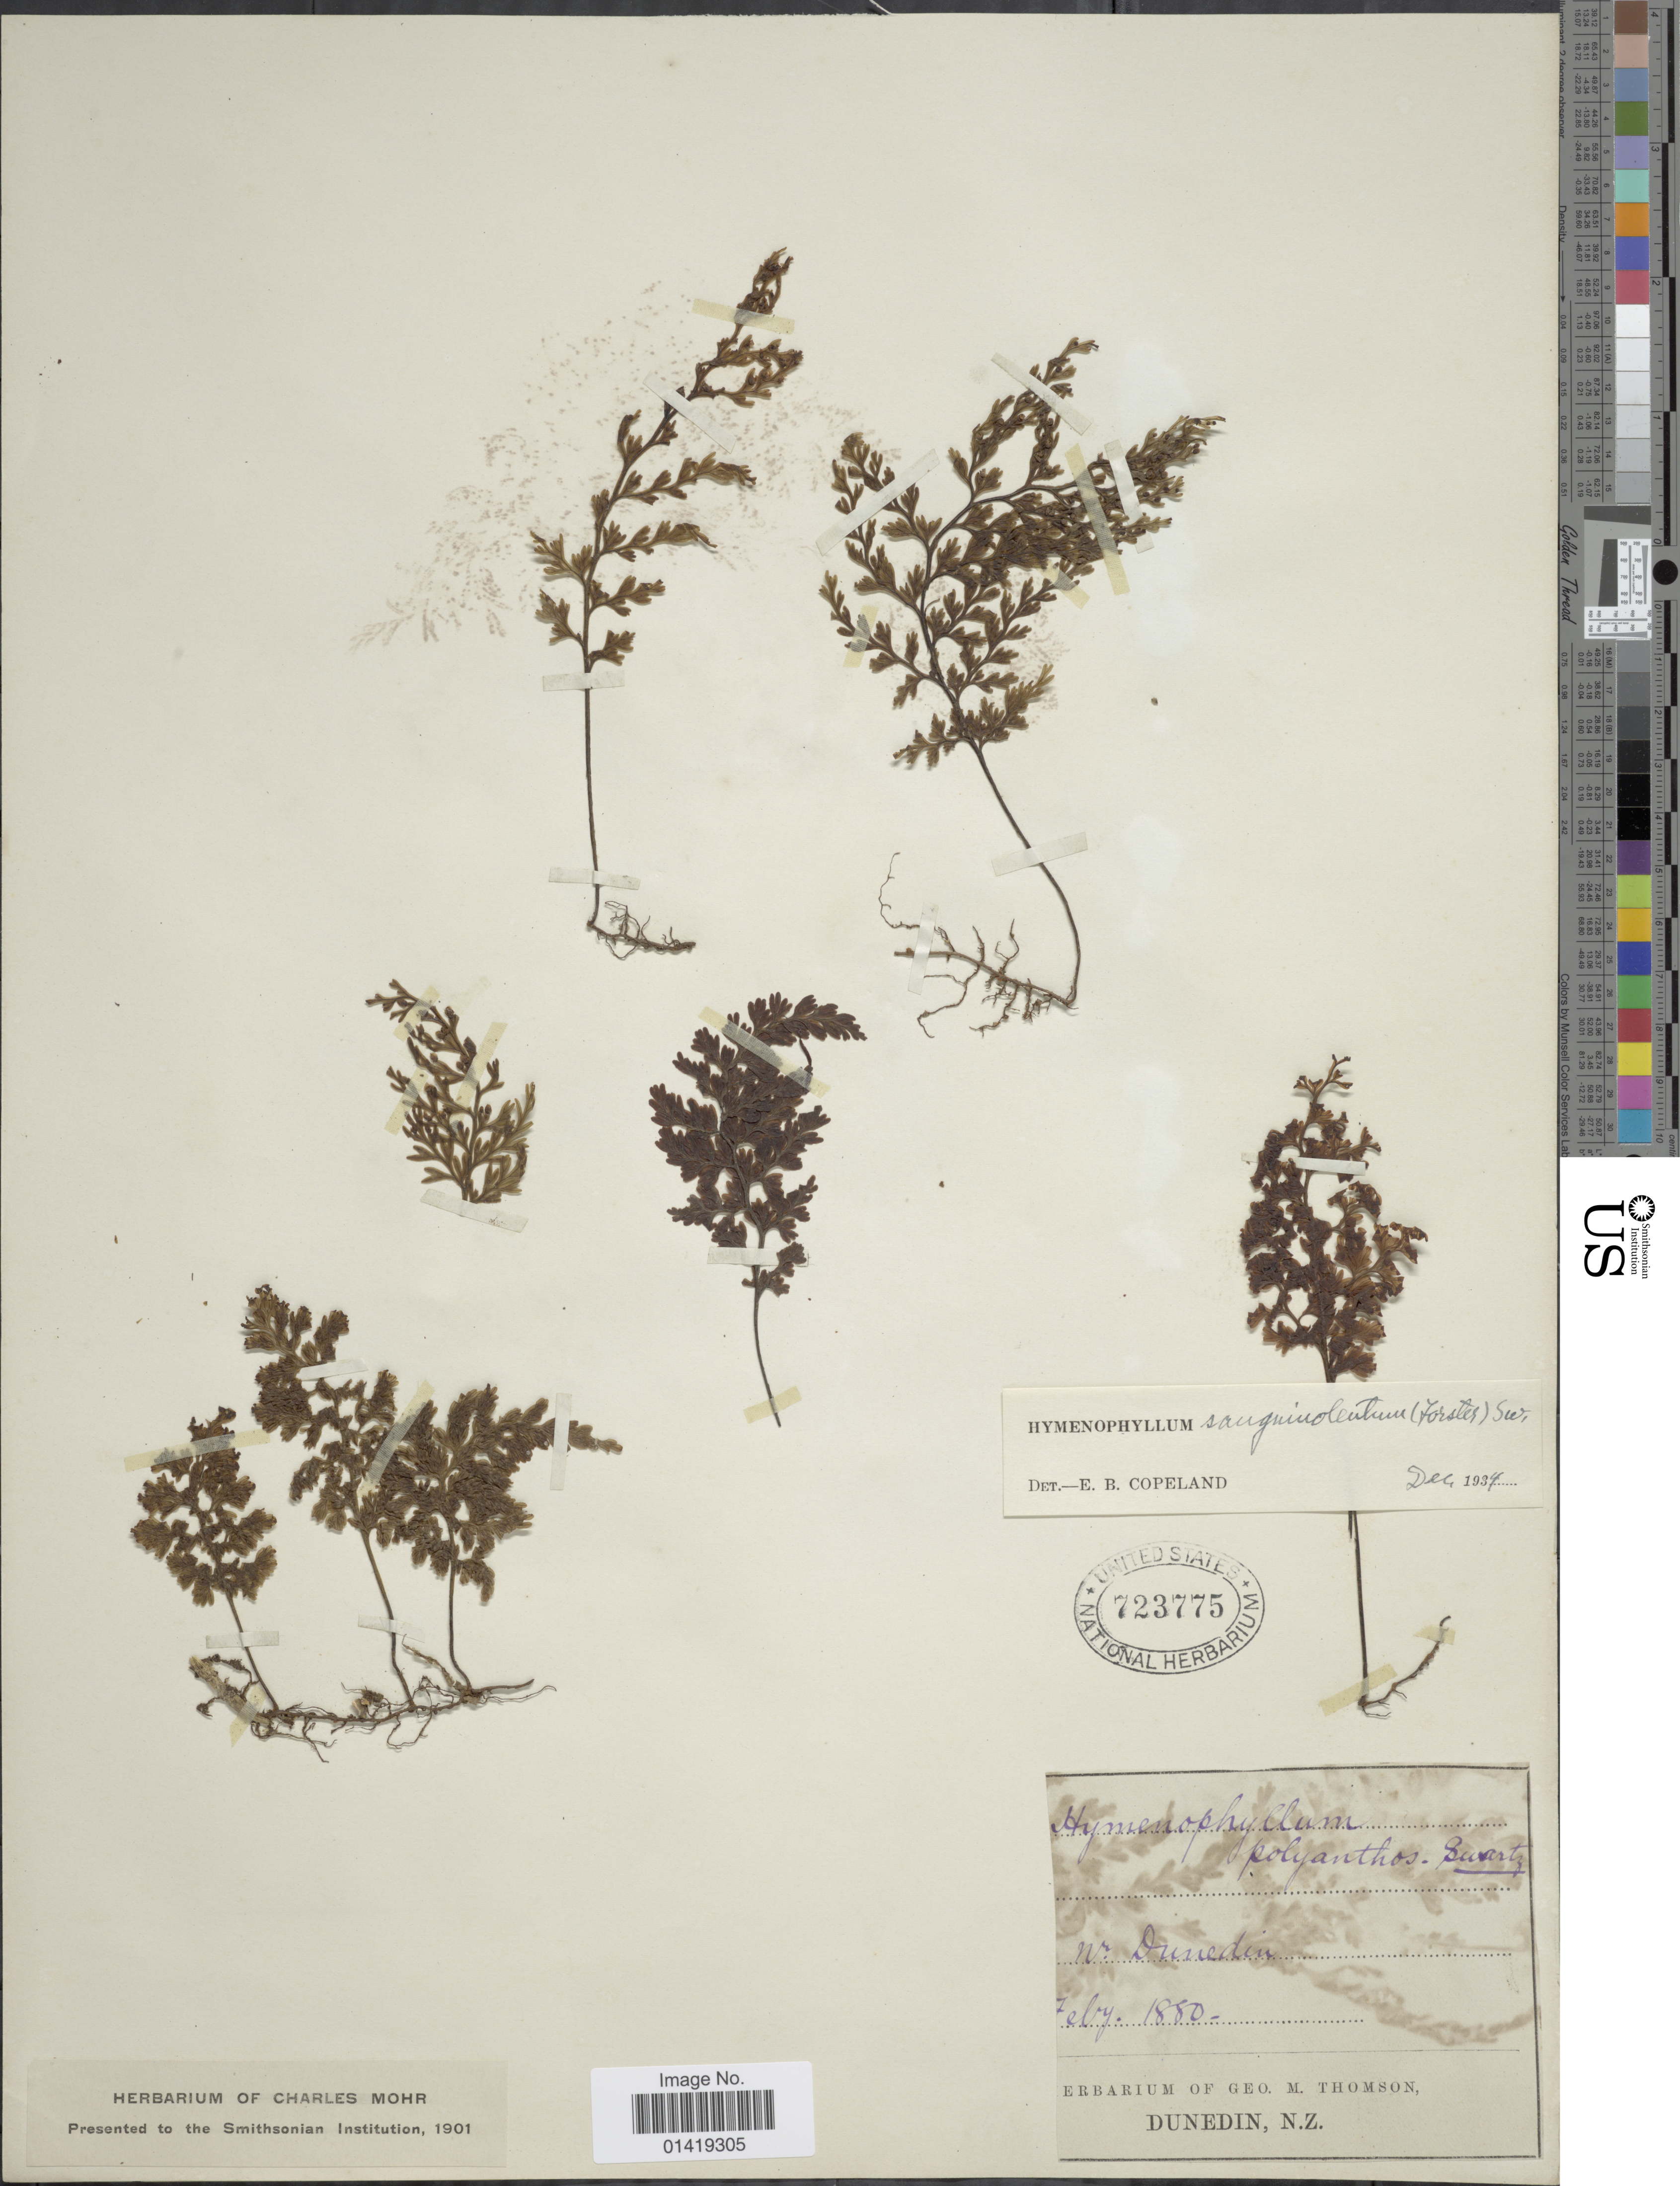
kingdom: Plantae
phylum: Tracheophyta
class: Polypodiopsida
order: Hymenophyllales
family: Hymenophyllaceae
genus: Hymenophyllum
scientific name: Hymenophyllum sanguinolentum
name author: (G. Forst.) Sw.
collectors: G. Thomson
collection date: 1880-02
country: New Zealand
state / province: Otago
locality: Dunedin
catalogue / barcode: US 723775